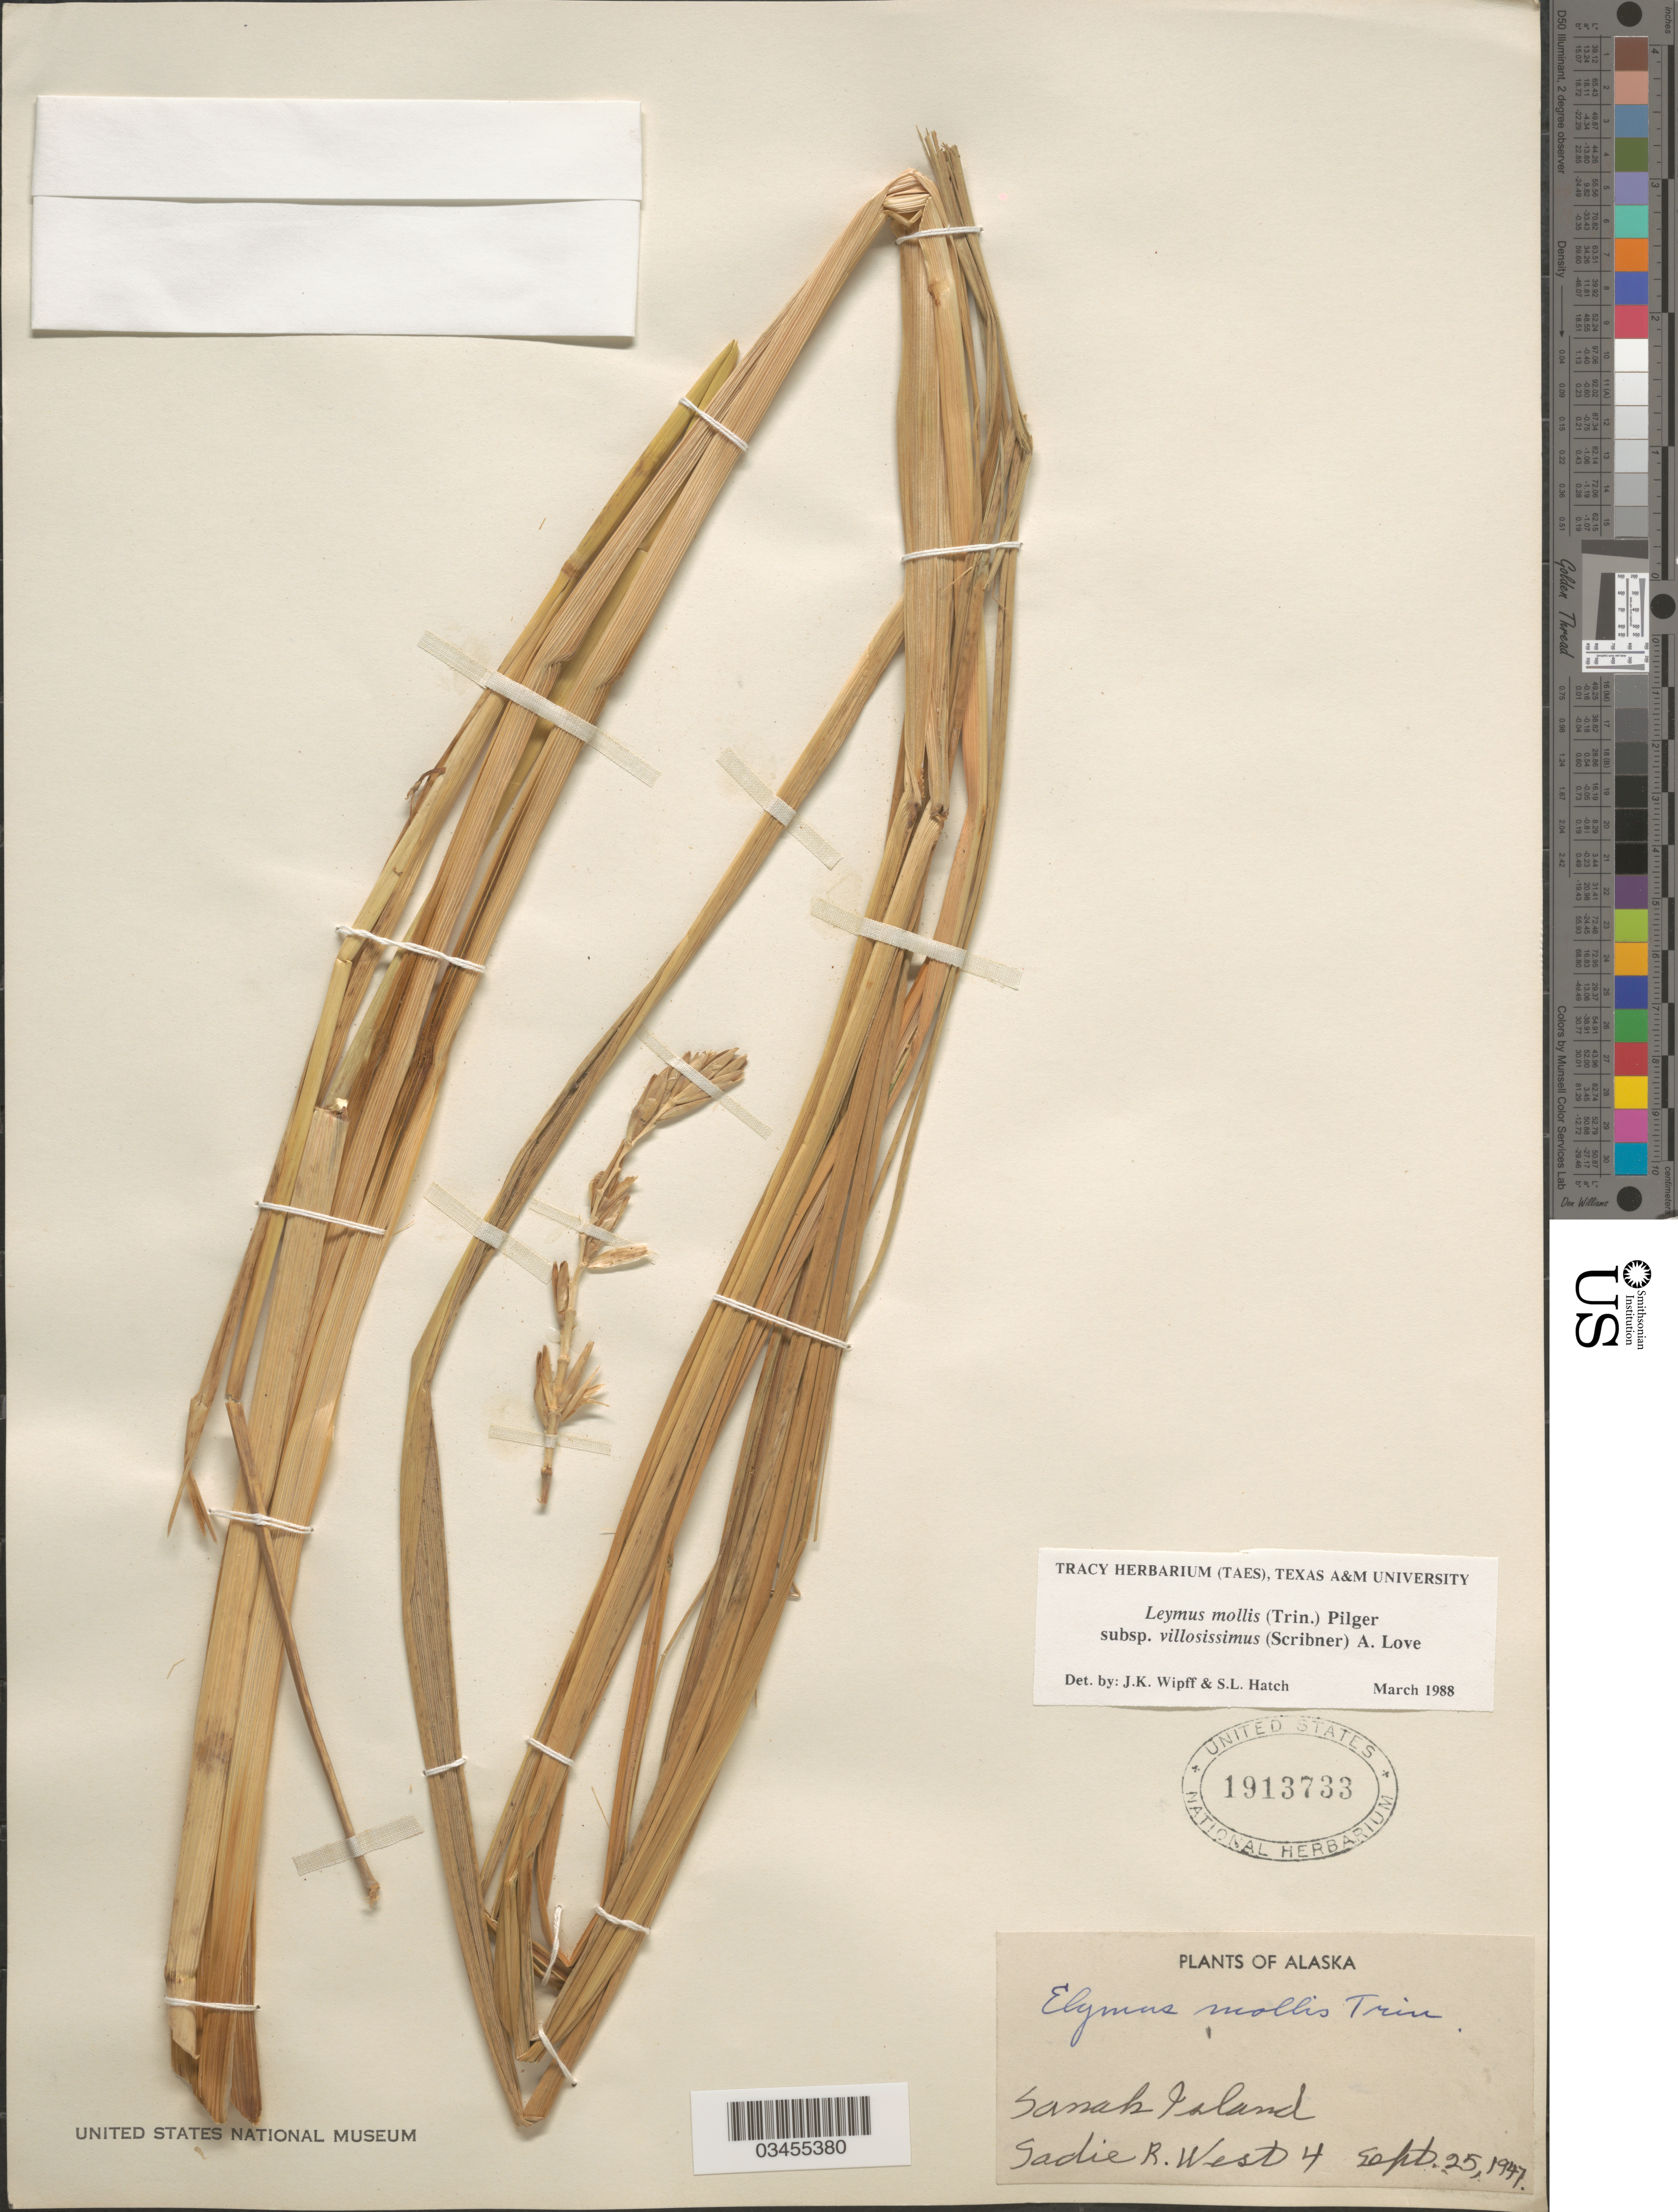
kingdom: Plantae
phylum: Tracheophyta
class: Liliopsida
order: Poales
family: Poaceae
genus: Leymus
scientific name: Leymus mollis subsp. villosissimus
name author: (Scribn.) Á. Löve & D. Löve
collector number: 4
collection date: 1947-09-25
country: United States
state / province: Alaska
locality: Sanak Island.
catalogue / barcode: US 1913733